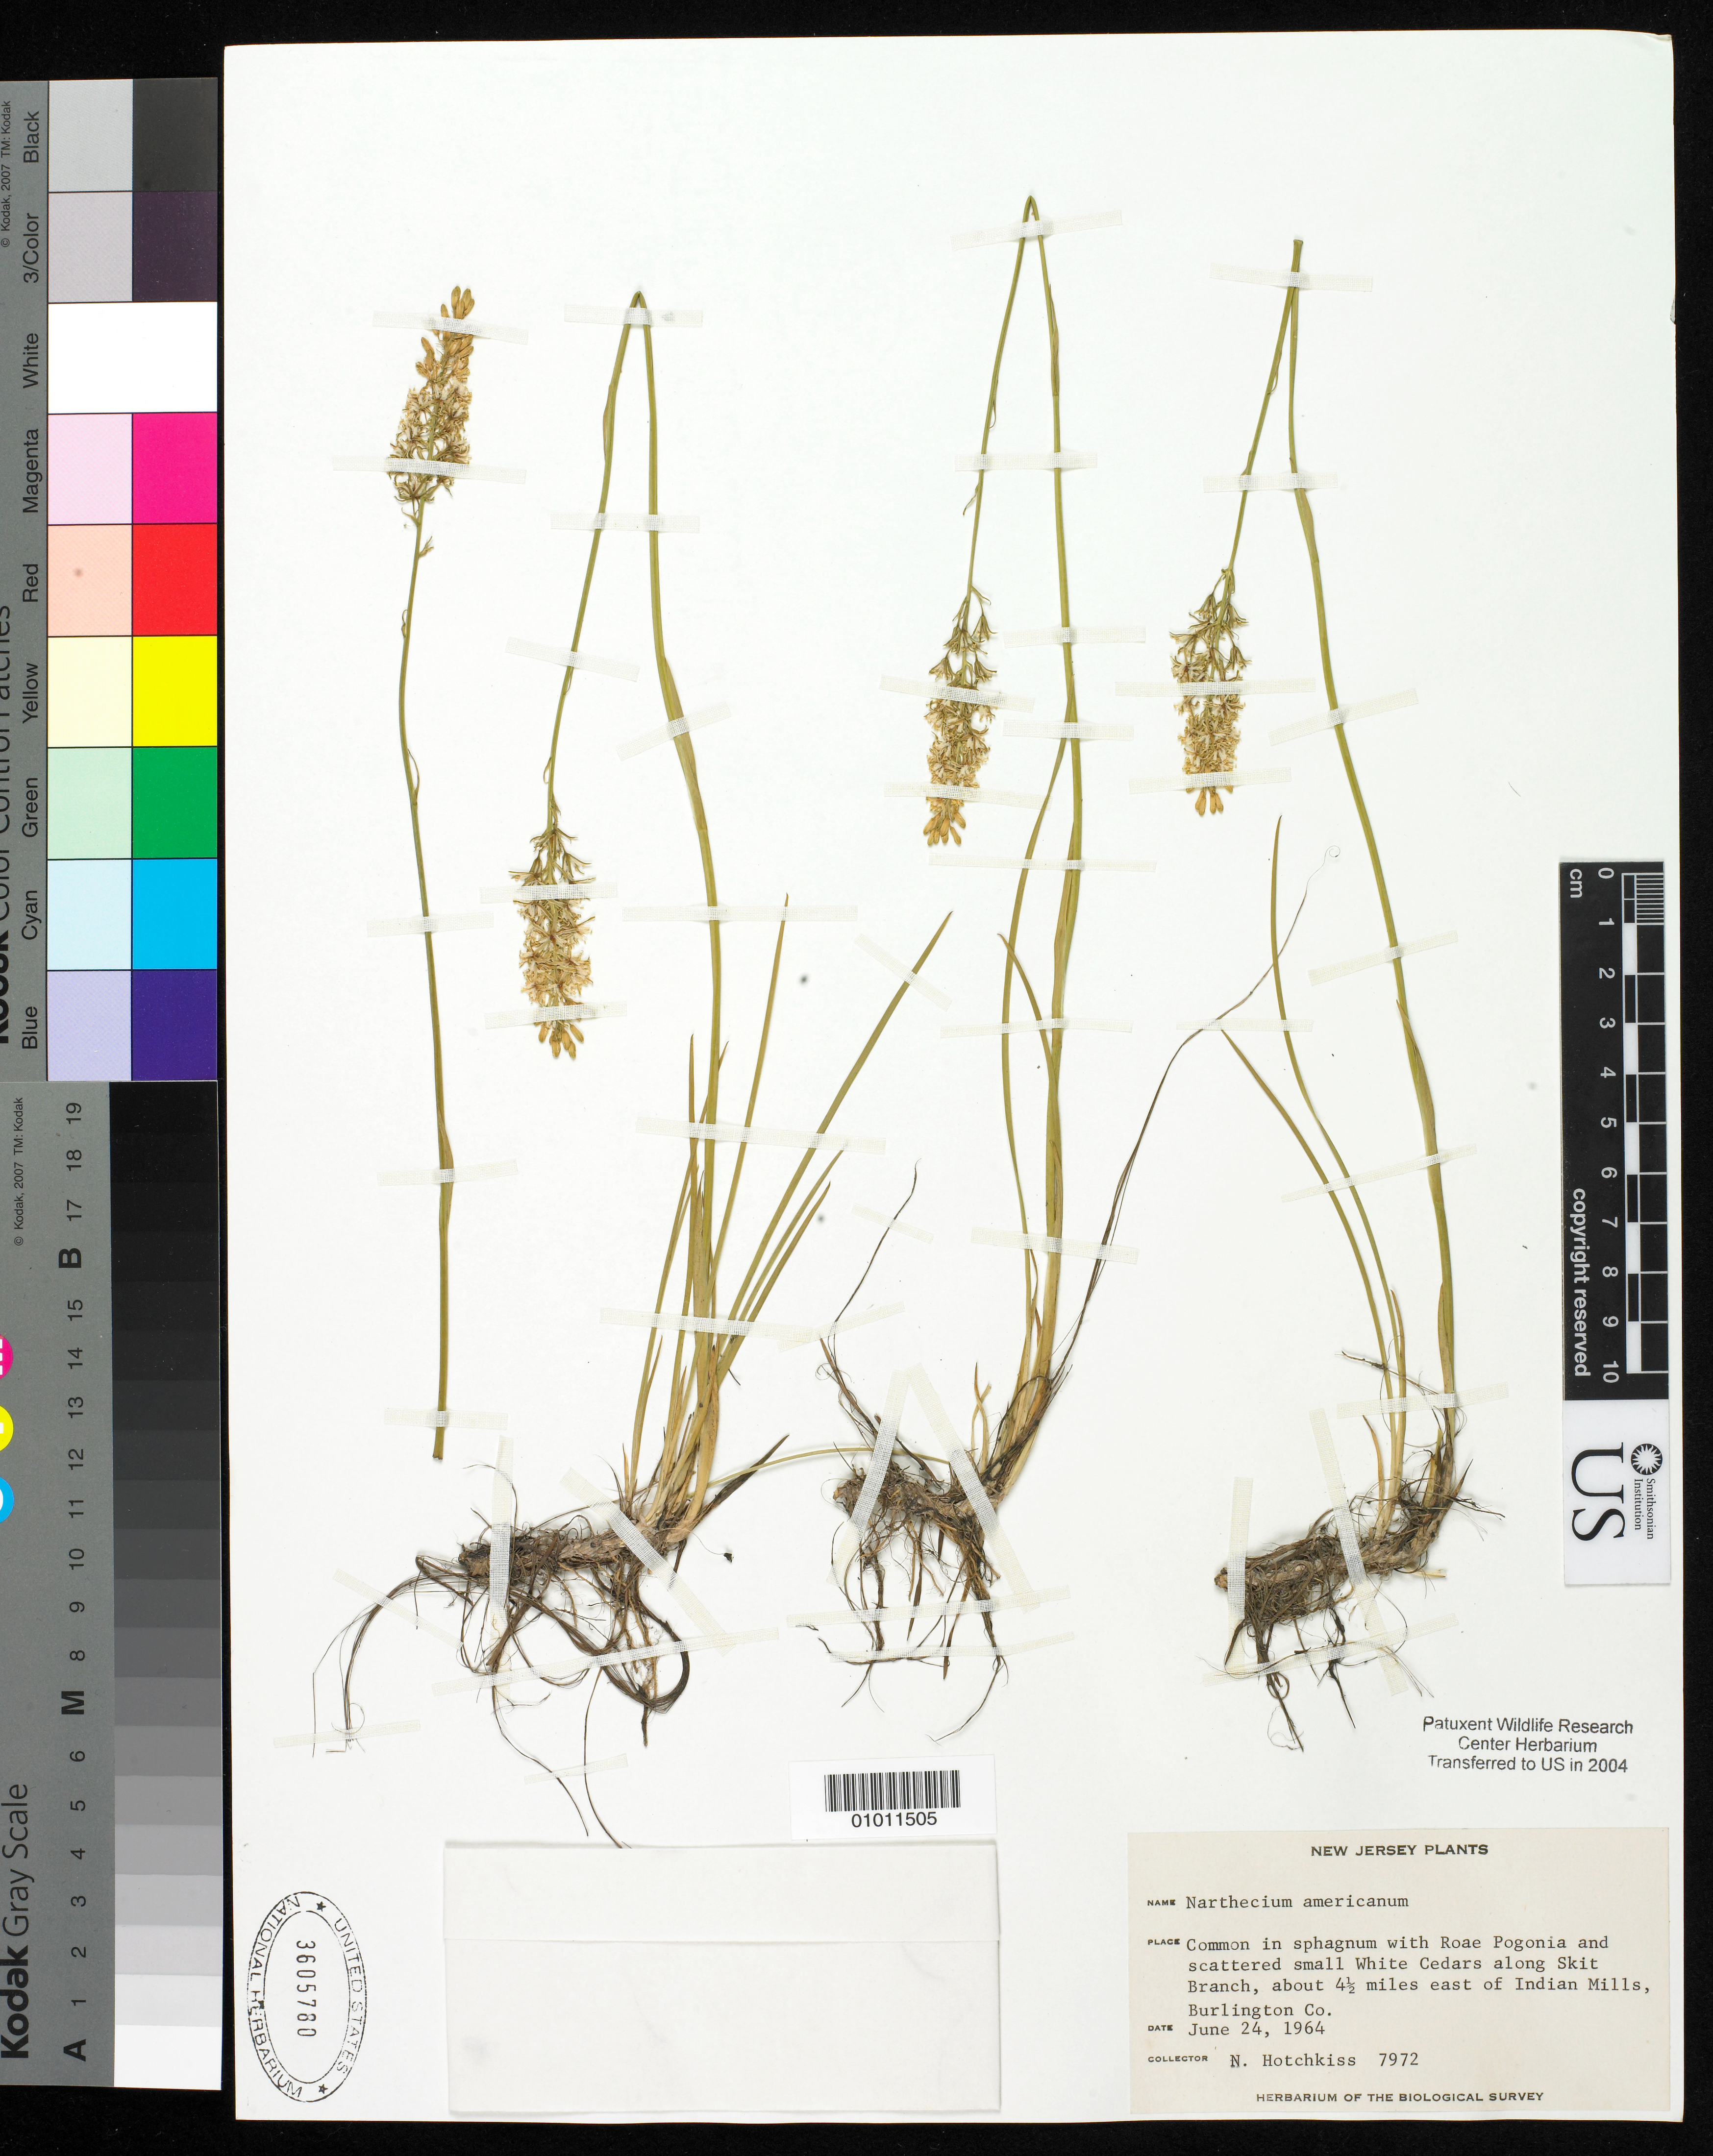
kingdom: Plantae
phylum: Tracheophyta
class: Liliopsida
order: Dioscoreales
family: Nartheciaceae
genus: Narthecium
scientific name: Narthecium americanum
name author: Ker Gawl.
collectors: N. Hotchkiss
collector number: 7972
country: United States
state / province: New Jersey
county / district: Burlington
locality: Along Skit Branch, about 4 1/2 miles E of Indian Mills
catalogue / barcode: US 3605780